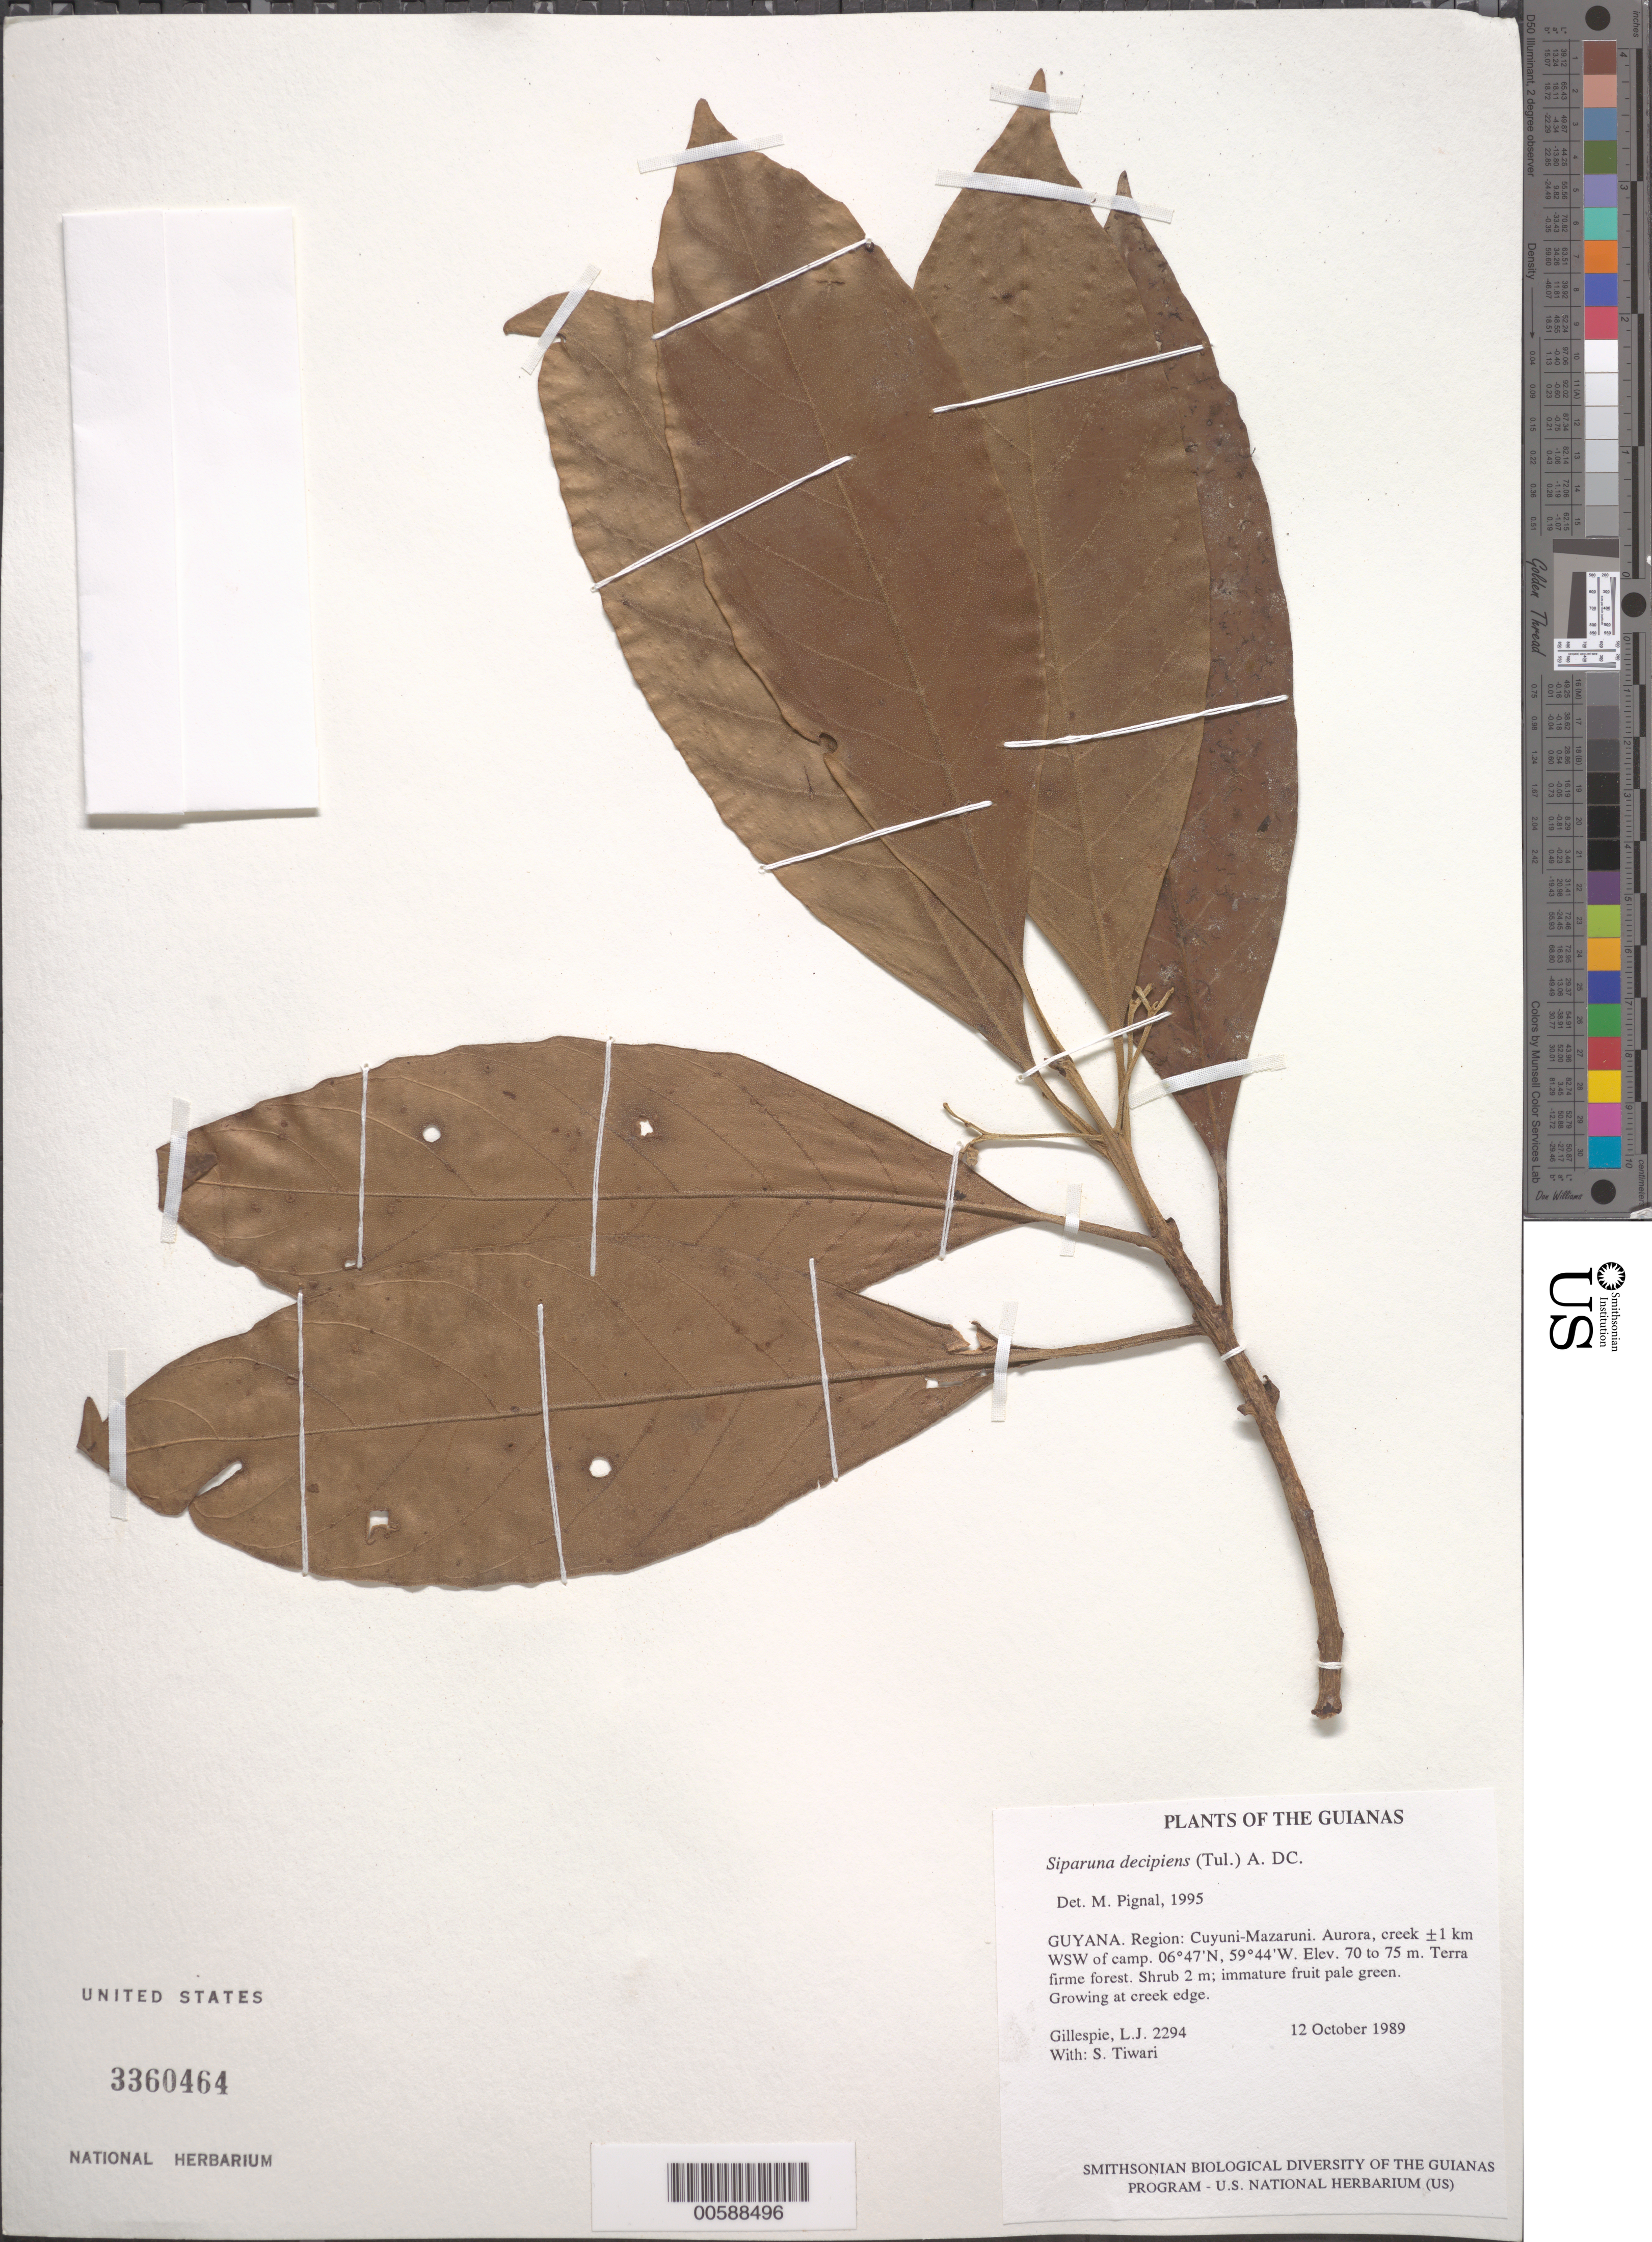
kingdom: Plantae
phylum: Tracheophyta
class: Magnoliopsida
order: Laurales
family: Siparunaceae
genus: Siparuna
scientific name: Siparuna decipiens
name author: (Tul.) A. DC.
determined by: Pignal, M.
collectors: L. J. Gillespie & S. Tiwari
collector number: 2294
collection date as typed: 12 October 1989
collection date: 1989-10-12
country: Guyana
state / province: Cuyuni-Mazaruni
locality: Aurora, creek ±1 km WSW of camp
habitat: Terra firme forest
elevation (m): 70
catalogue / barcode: US 3360464